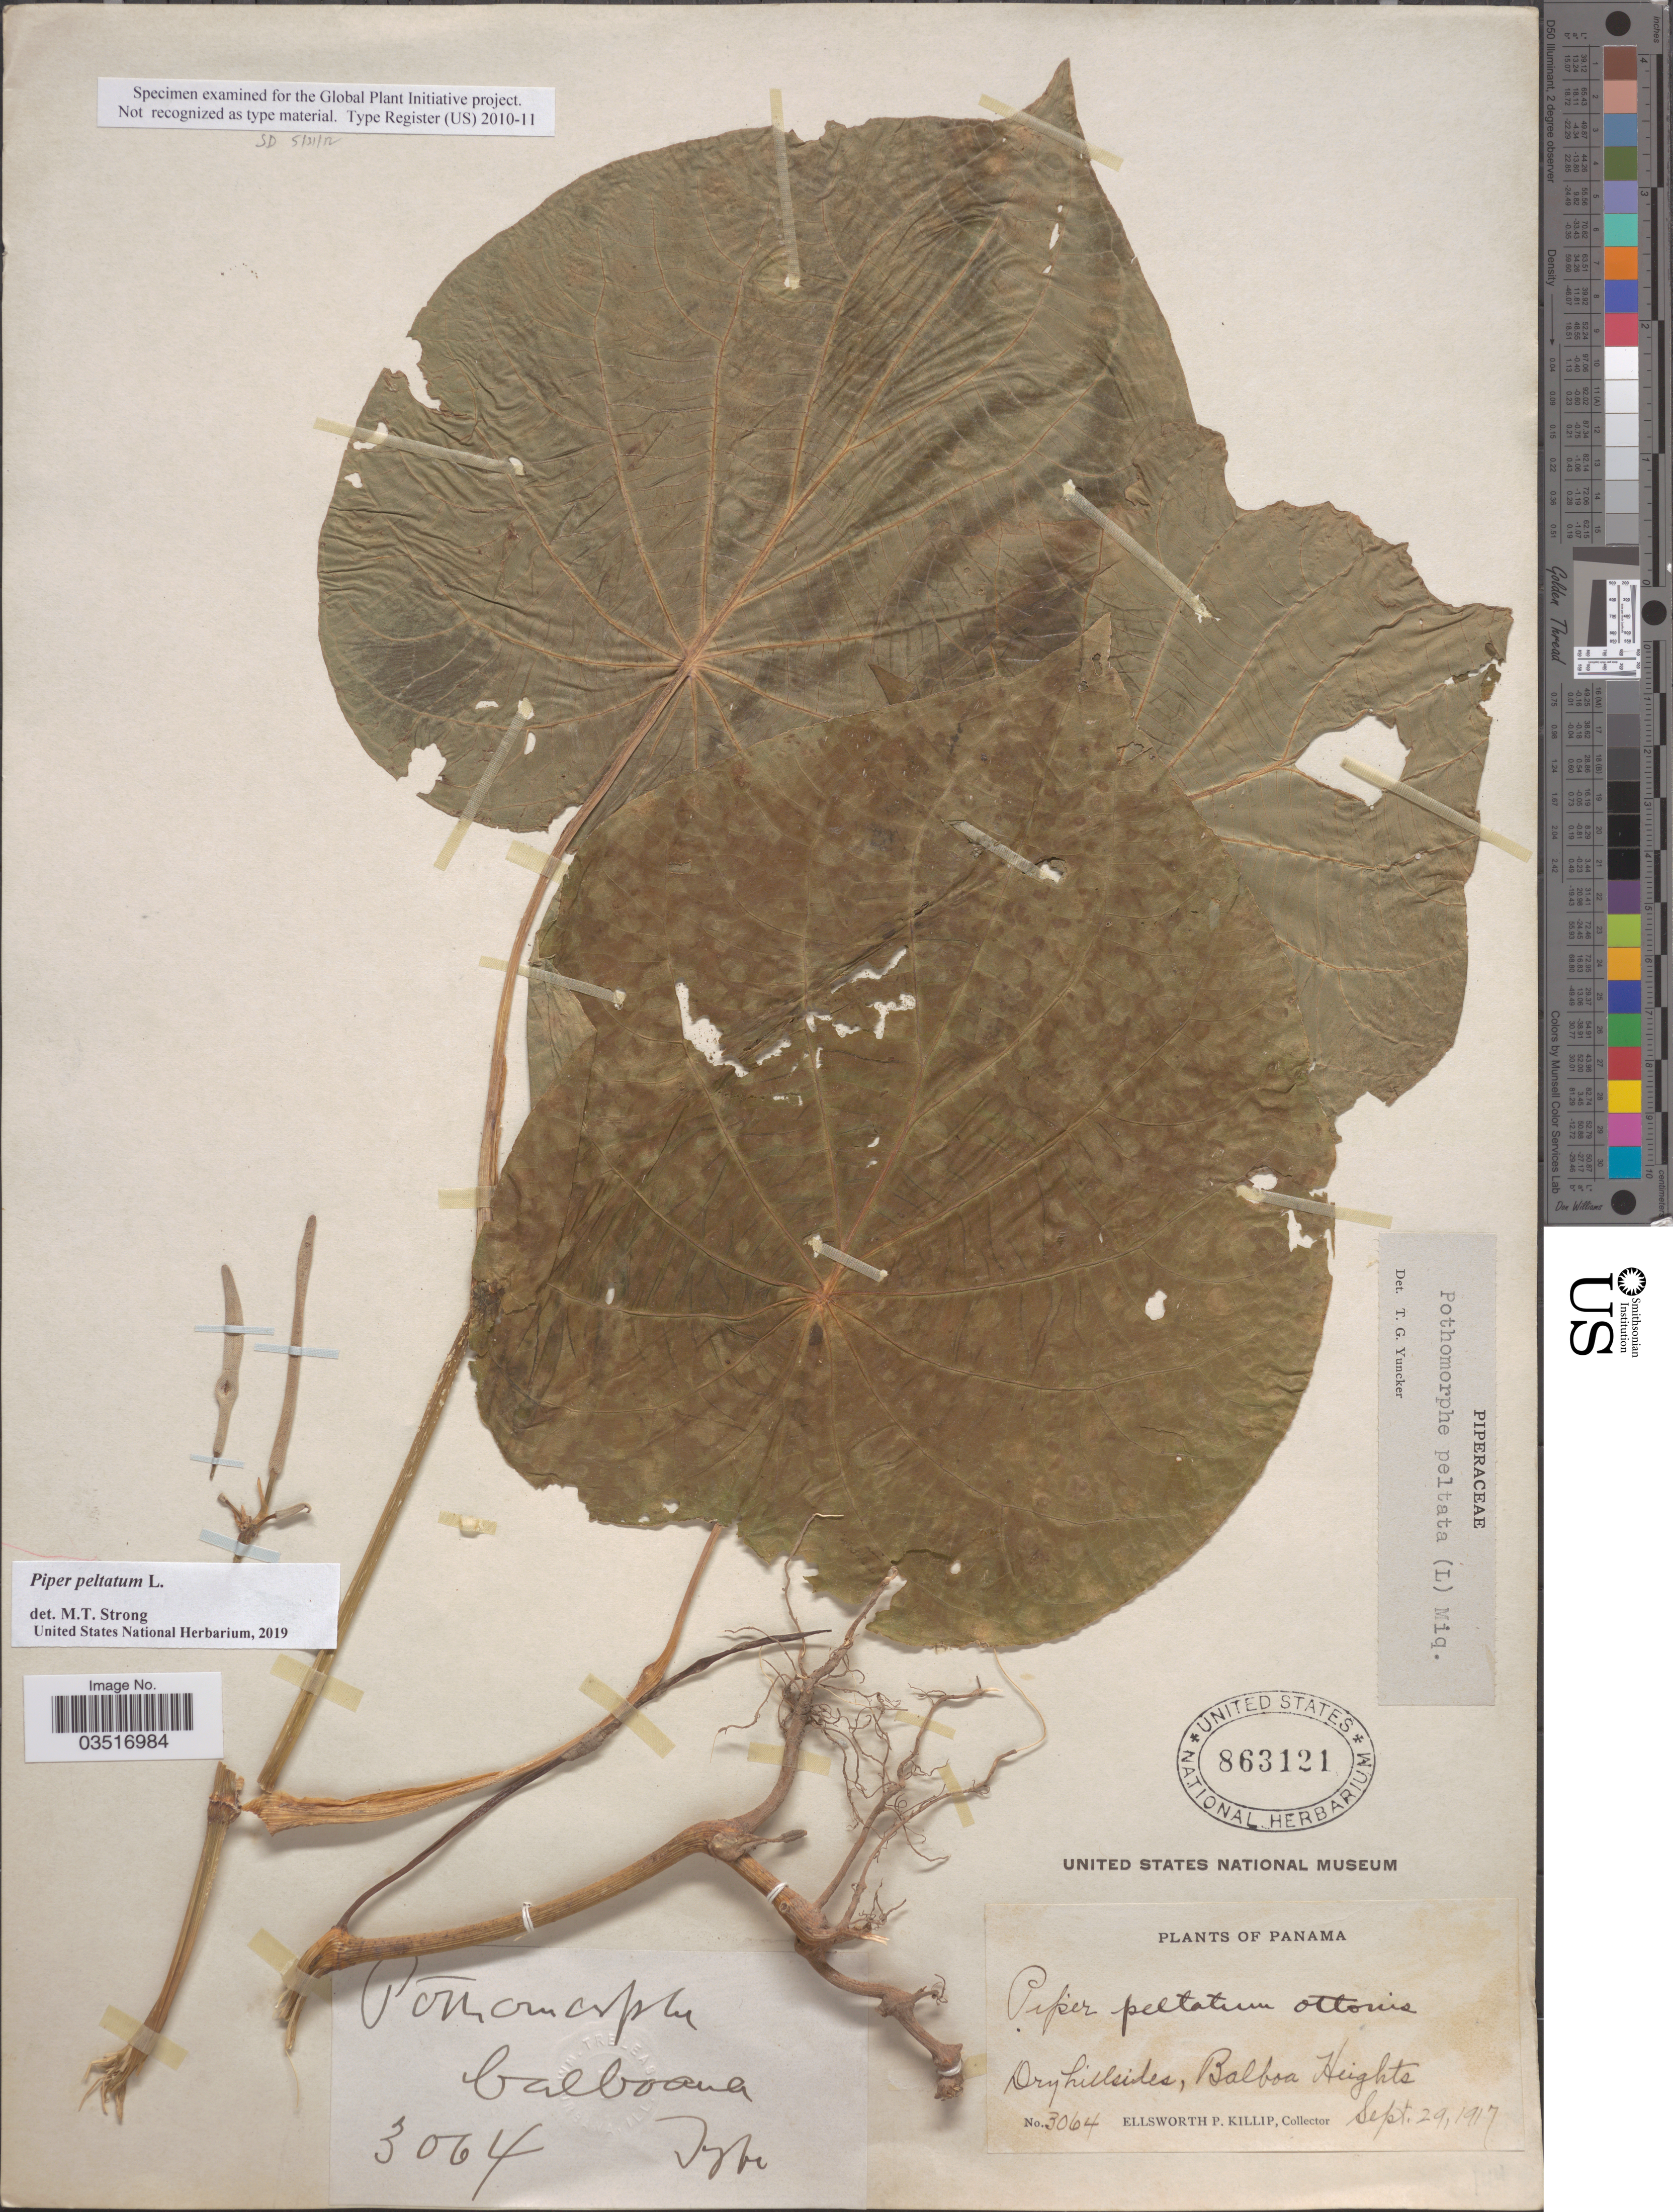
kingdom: Plantae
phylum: Tracheophyta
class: Magnoliopsida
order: Piperales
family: Piperaceae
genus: Piper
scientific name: Piper peltatum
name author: L.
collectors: E. P. Killip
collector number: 3064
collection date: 1917-09-29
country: Panama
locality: Dry hillsides, Balboa Heights.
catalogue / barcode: US 863121